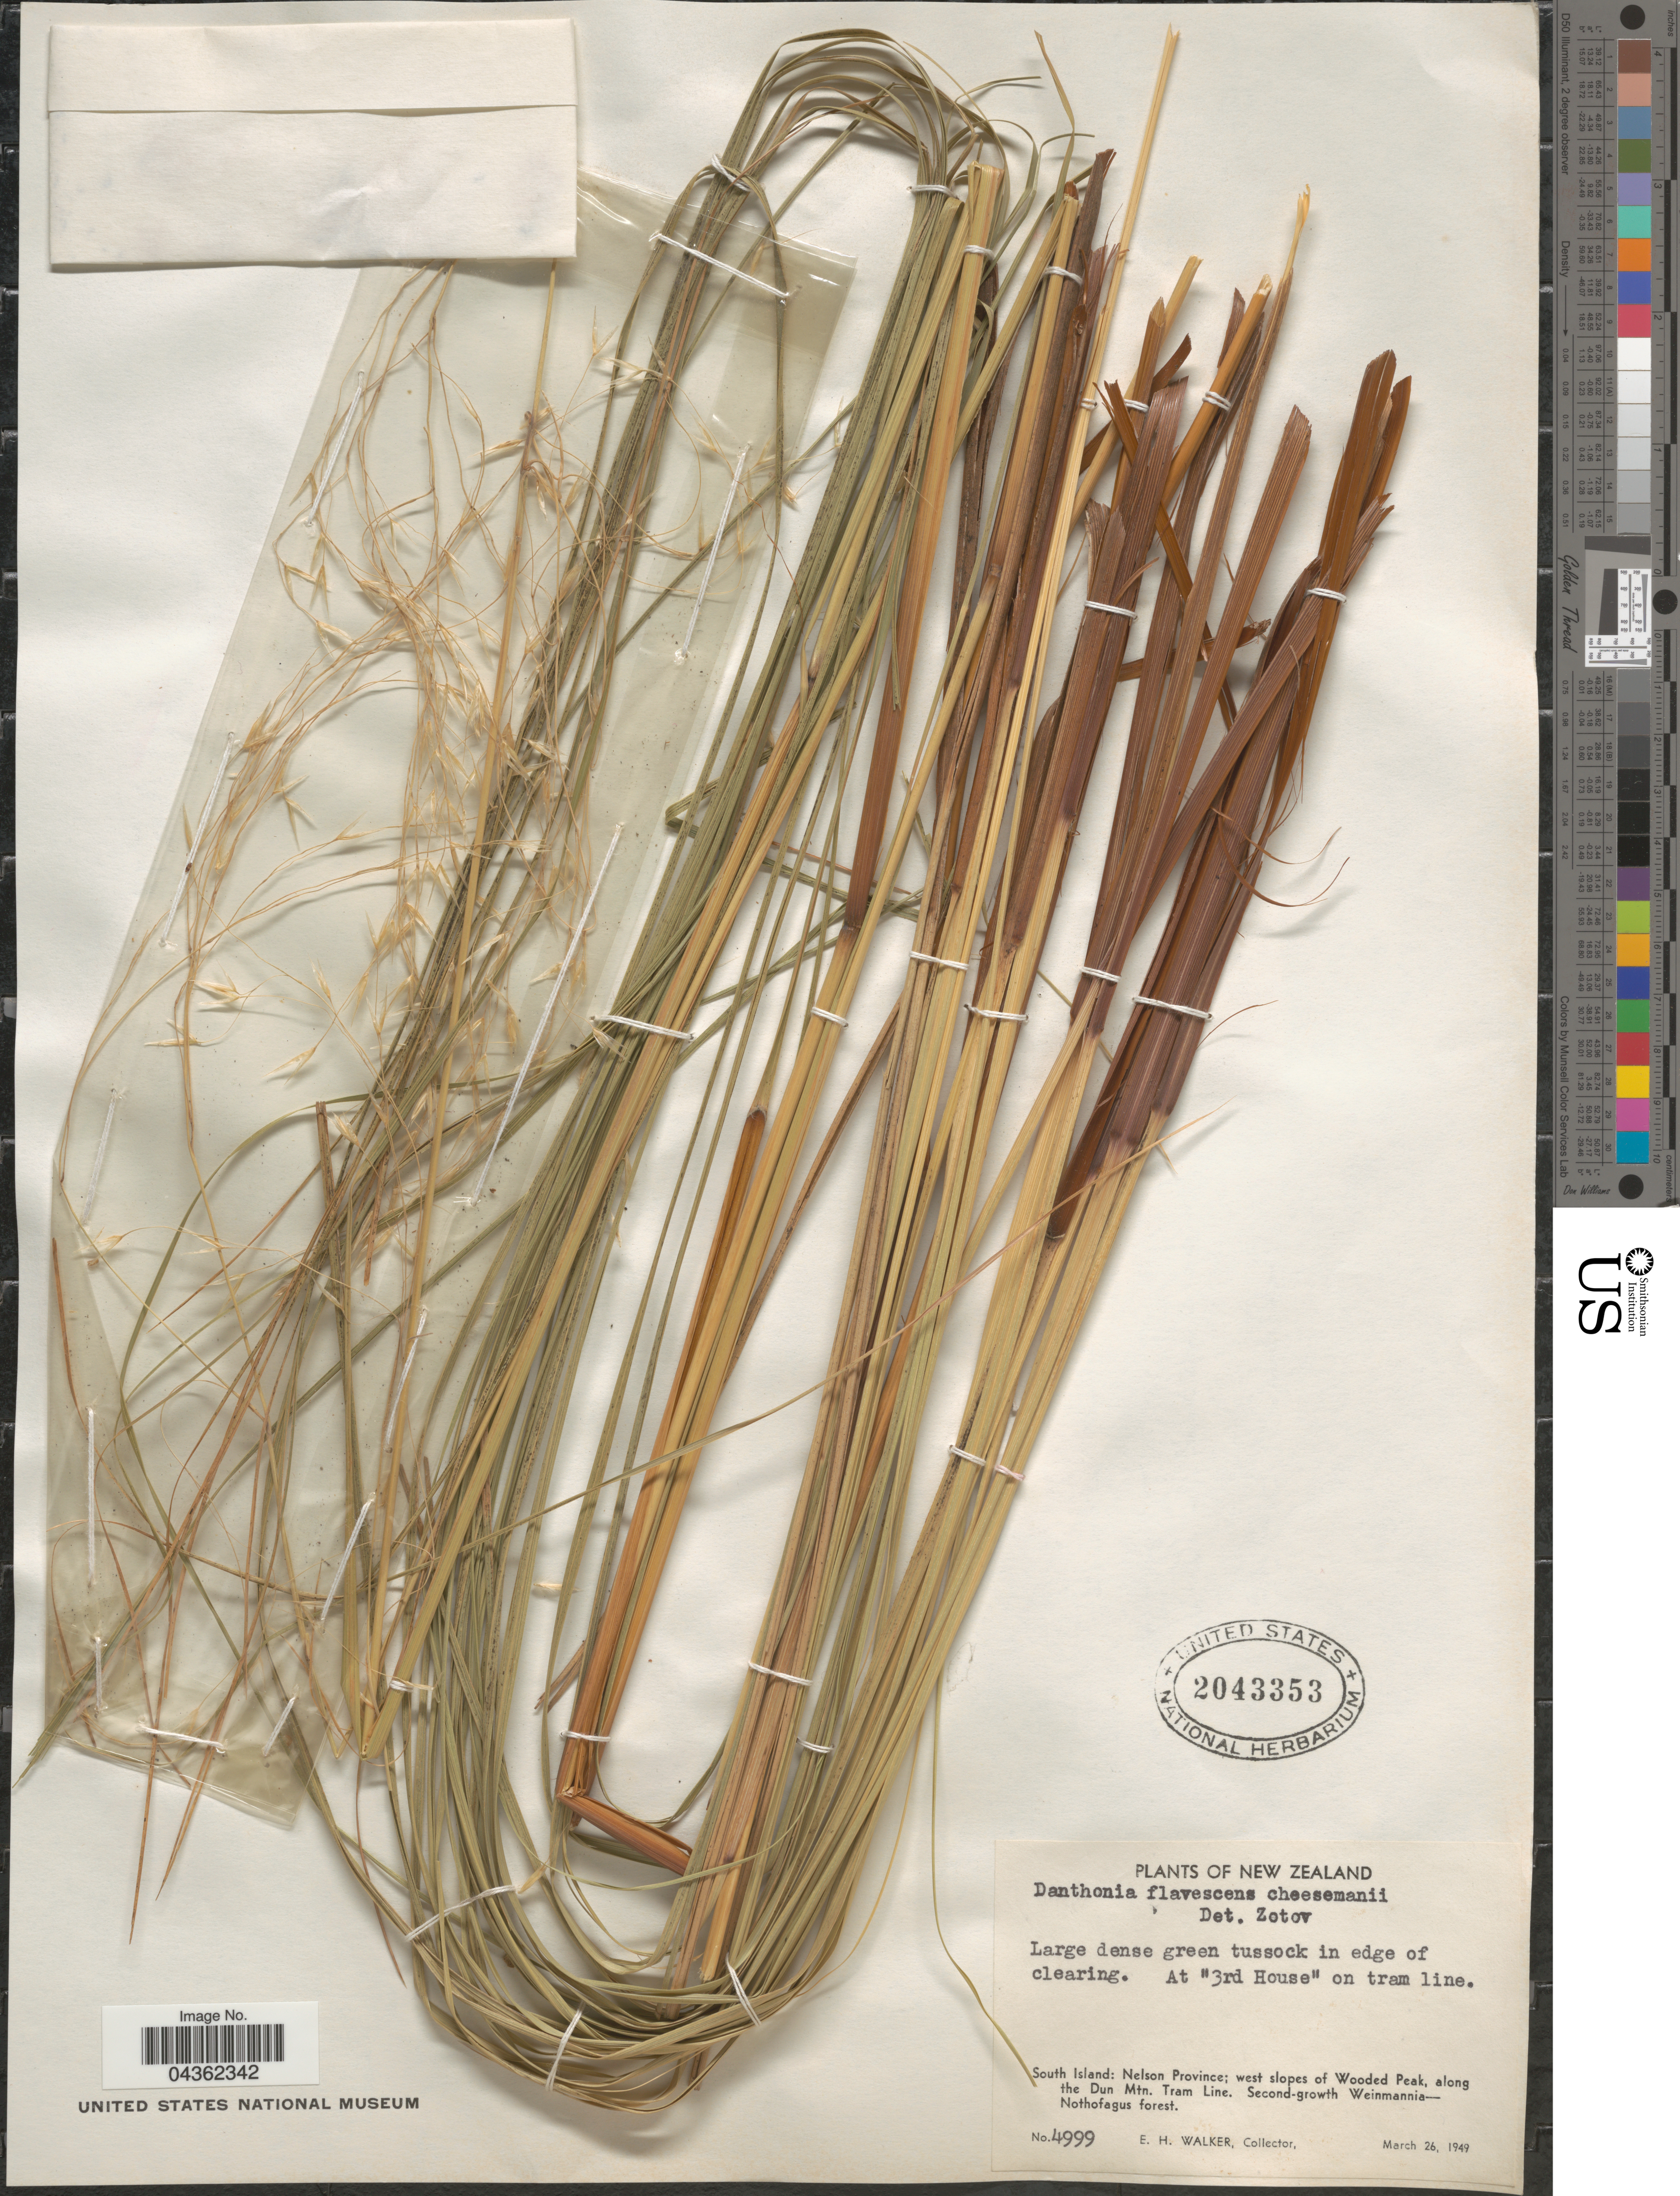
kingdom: Plantae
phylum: Tracheophyta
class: Liliopsida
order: Poales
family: Poaceae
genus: Chionochloa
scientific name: Chionochloa rigida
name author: (Raoul) Zotov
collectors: E. H. Walker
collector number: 4999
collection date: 1949-03-26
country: New Zealand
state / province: Nelson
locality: In edge of clearing. At "3rd House" on tram line. South Island: west slopes of Wooded Peak, along the Dun Mtn. Tram Line. Second-growth Weinmannia-Nothofagus forest.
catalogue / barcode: US 2043353